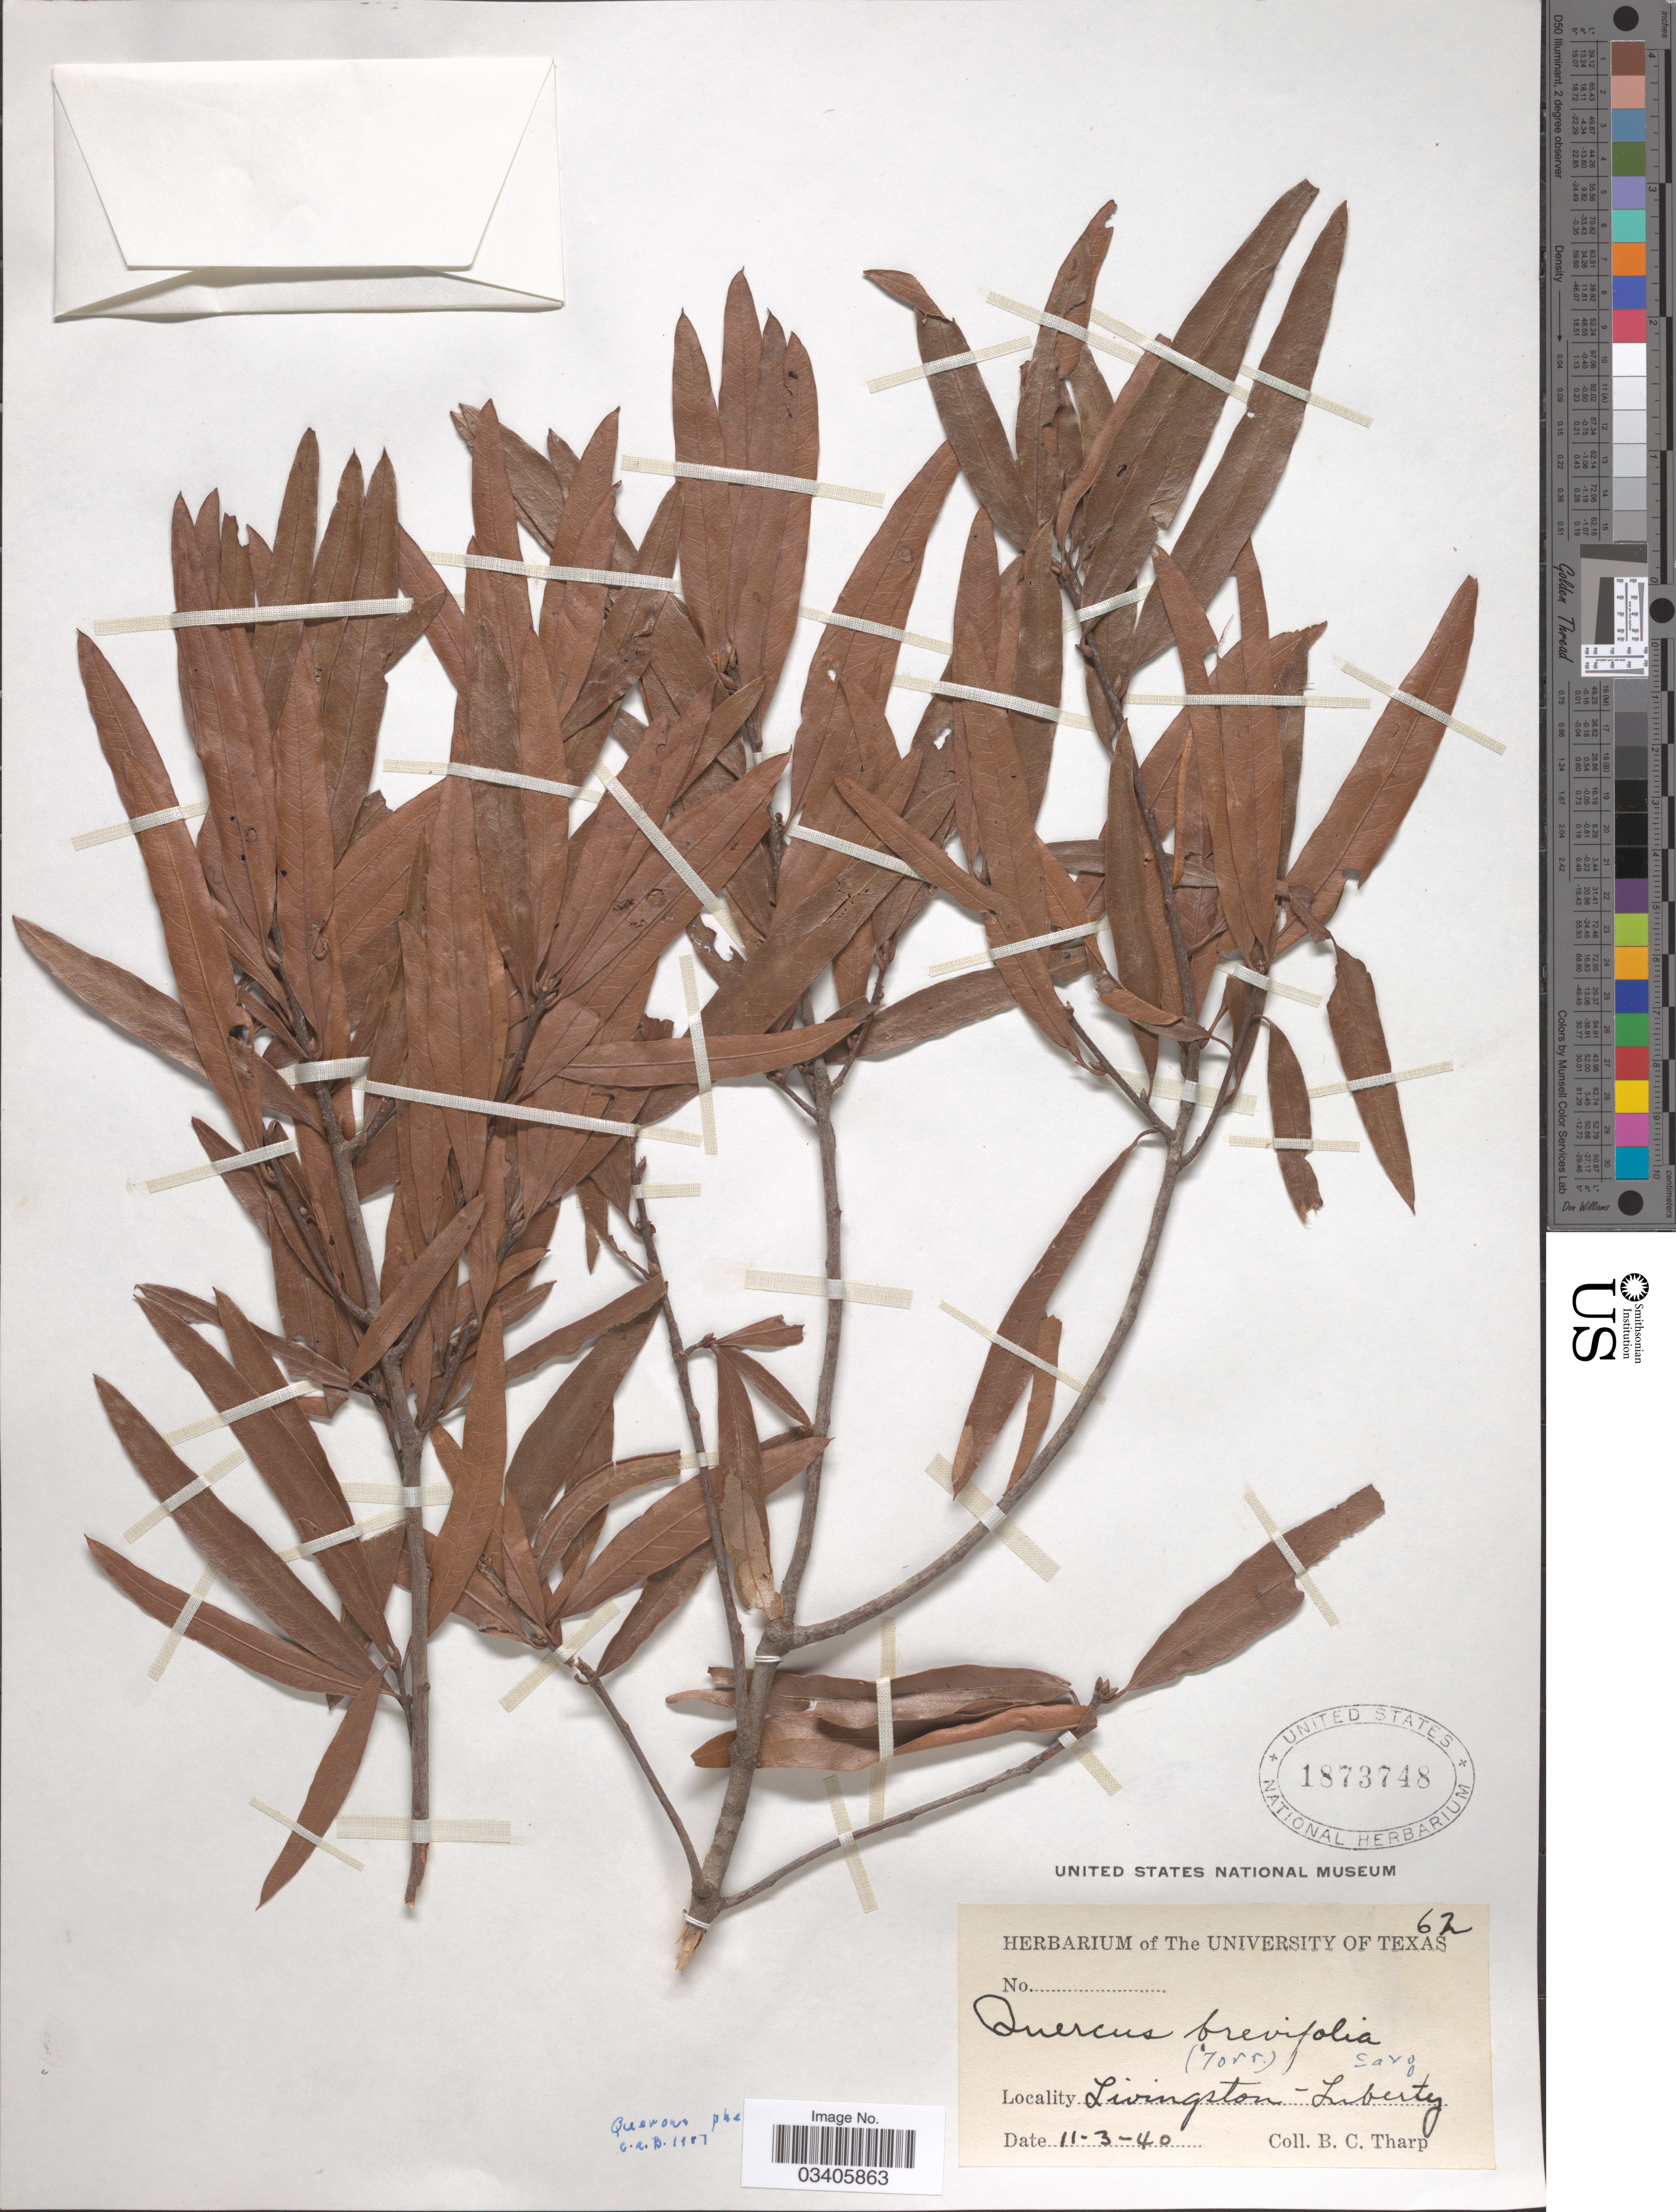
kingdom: Plantae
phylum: Tracheophyta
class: Magnoliopsida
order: Fagales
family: Fagaceae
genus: Quercus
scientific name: Quercus incana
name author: W. Bartram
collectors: B. C. Tharp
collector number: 62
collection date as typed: Transcribed d/m/y: 3/11/40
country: United States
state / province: Texas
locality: Livingston-Liberty.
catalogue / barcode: US 1873748